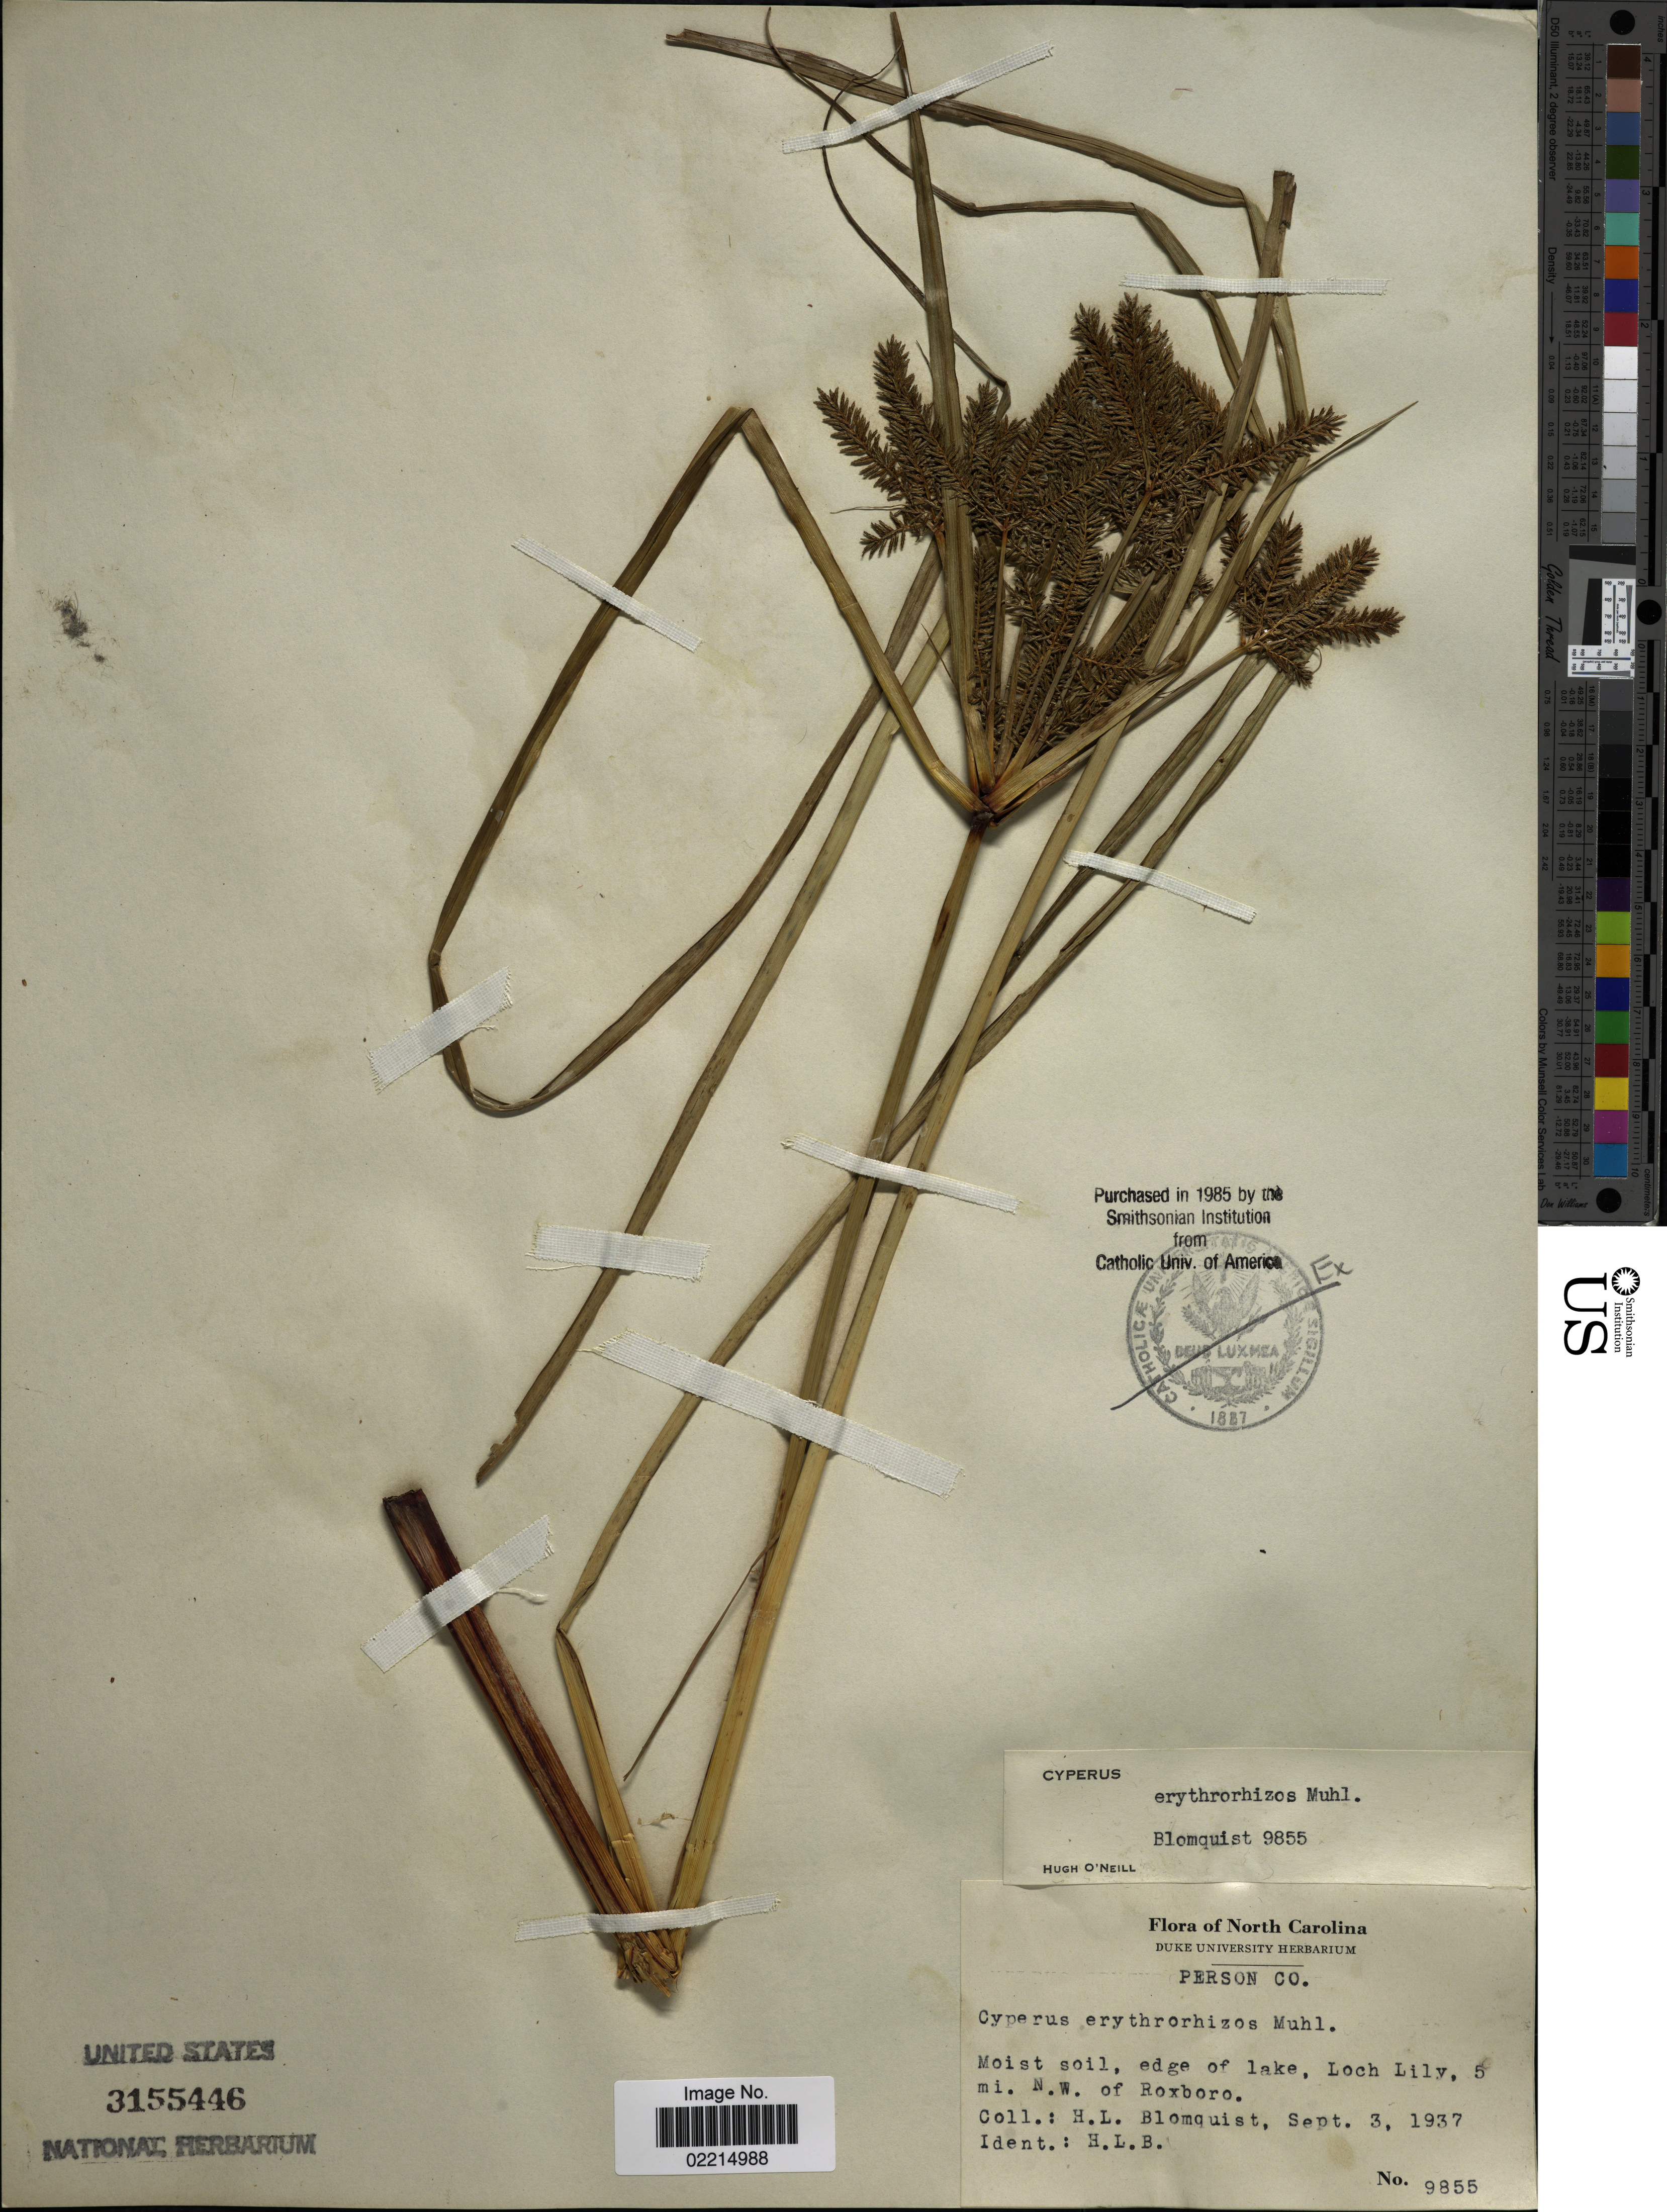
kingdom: Plantae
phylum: Tracheophyta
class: Liliopsida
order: Poales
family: Cyperaceae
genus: Cyperus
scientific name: Cyperus erythrorhizos Muhl.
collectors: H. Blomquist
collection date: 1937-09-03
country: United States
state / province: North Carolina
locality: Moist soil, edge of lake, Loch Lily, 5 m i. N.W. of Boxboro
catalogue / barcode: US 3155446